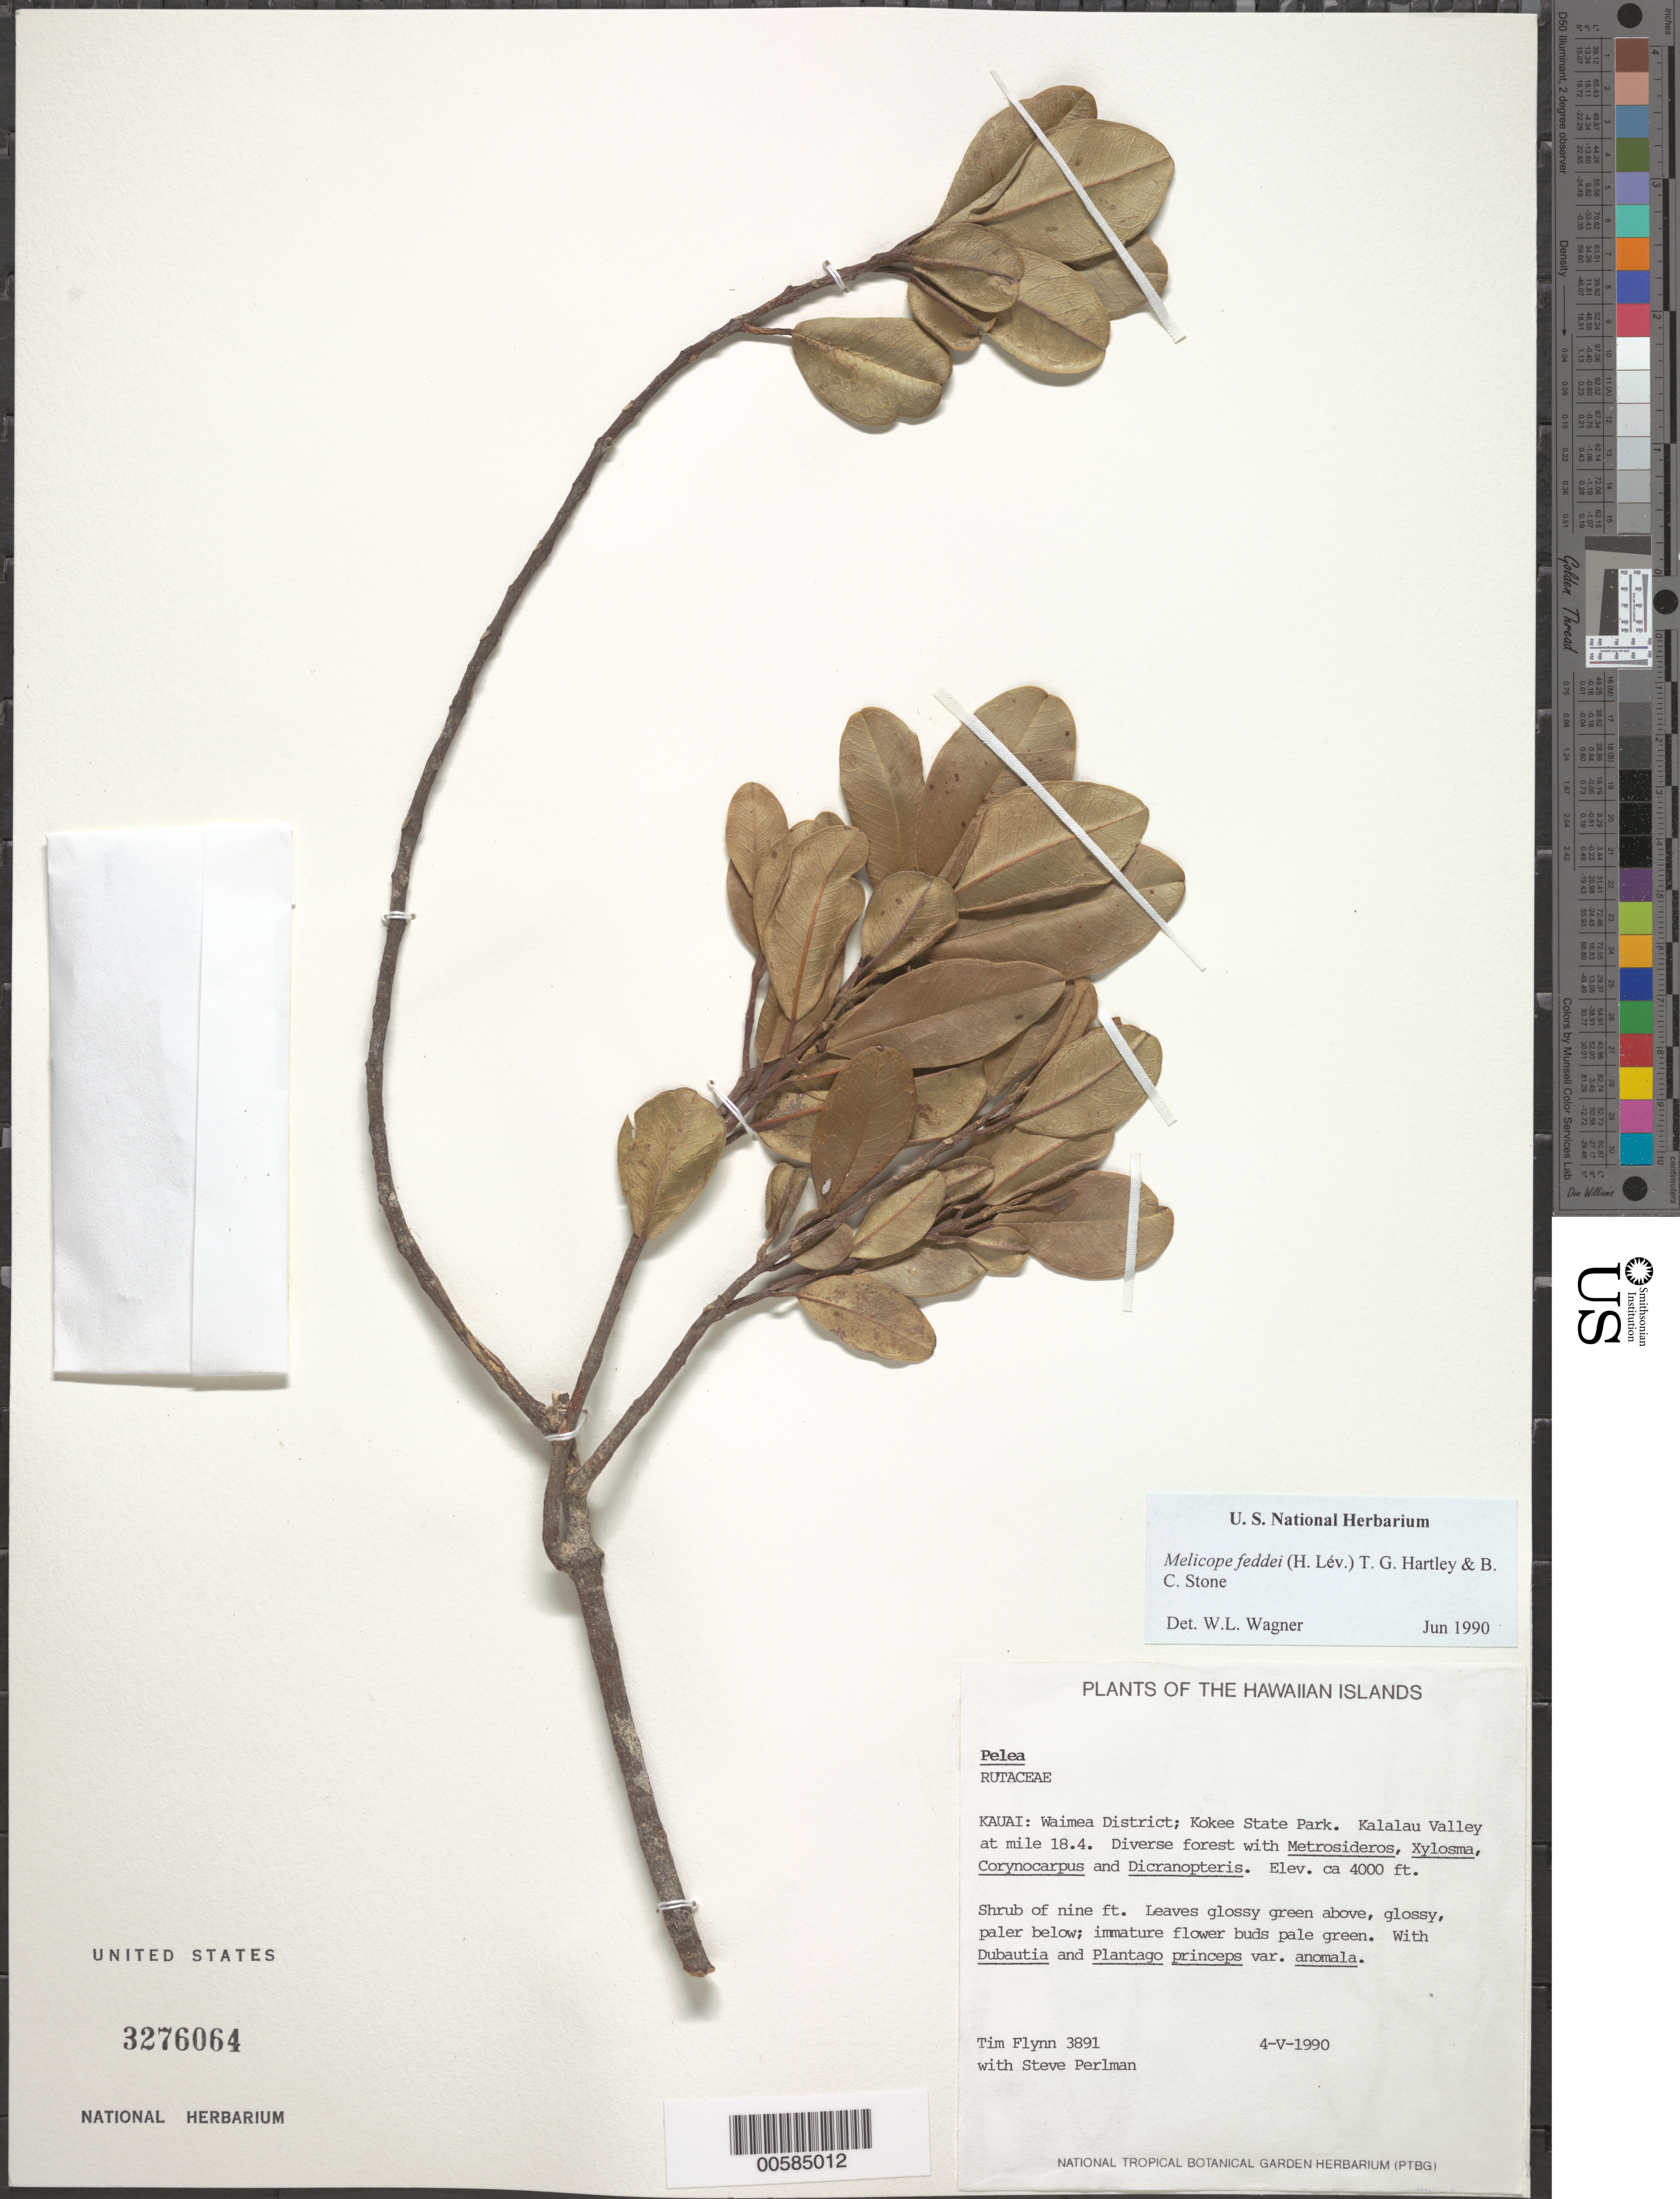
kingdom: Plantae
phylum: Tracheophyta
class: Magnoliopsida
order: Sapindales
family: Rutaceae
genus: Melicope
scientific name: Melicope feddei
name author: (H. Lév.) T.G. Hartley & B.C. Stone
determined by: Wagner, W. L., (BOT), Smithsonian Institution - National Museum of Natural History (UNITED STATES)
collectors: T. W. Flynn & S. P. Perlman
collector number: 3891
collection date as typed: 4 May 1990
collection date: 1990-05-04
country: United States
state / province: Hawaii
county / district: Kauai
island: Kaua'i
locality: Waimea Dist; Kokee State Park. Kalalau Valley at mi 18.4.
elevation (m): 1219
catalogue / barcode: US 3276064